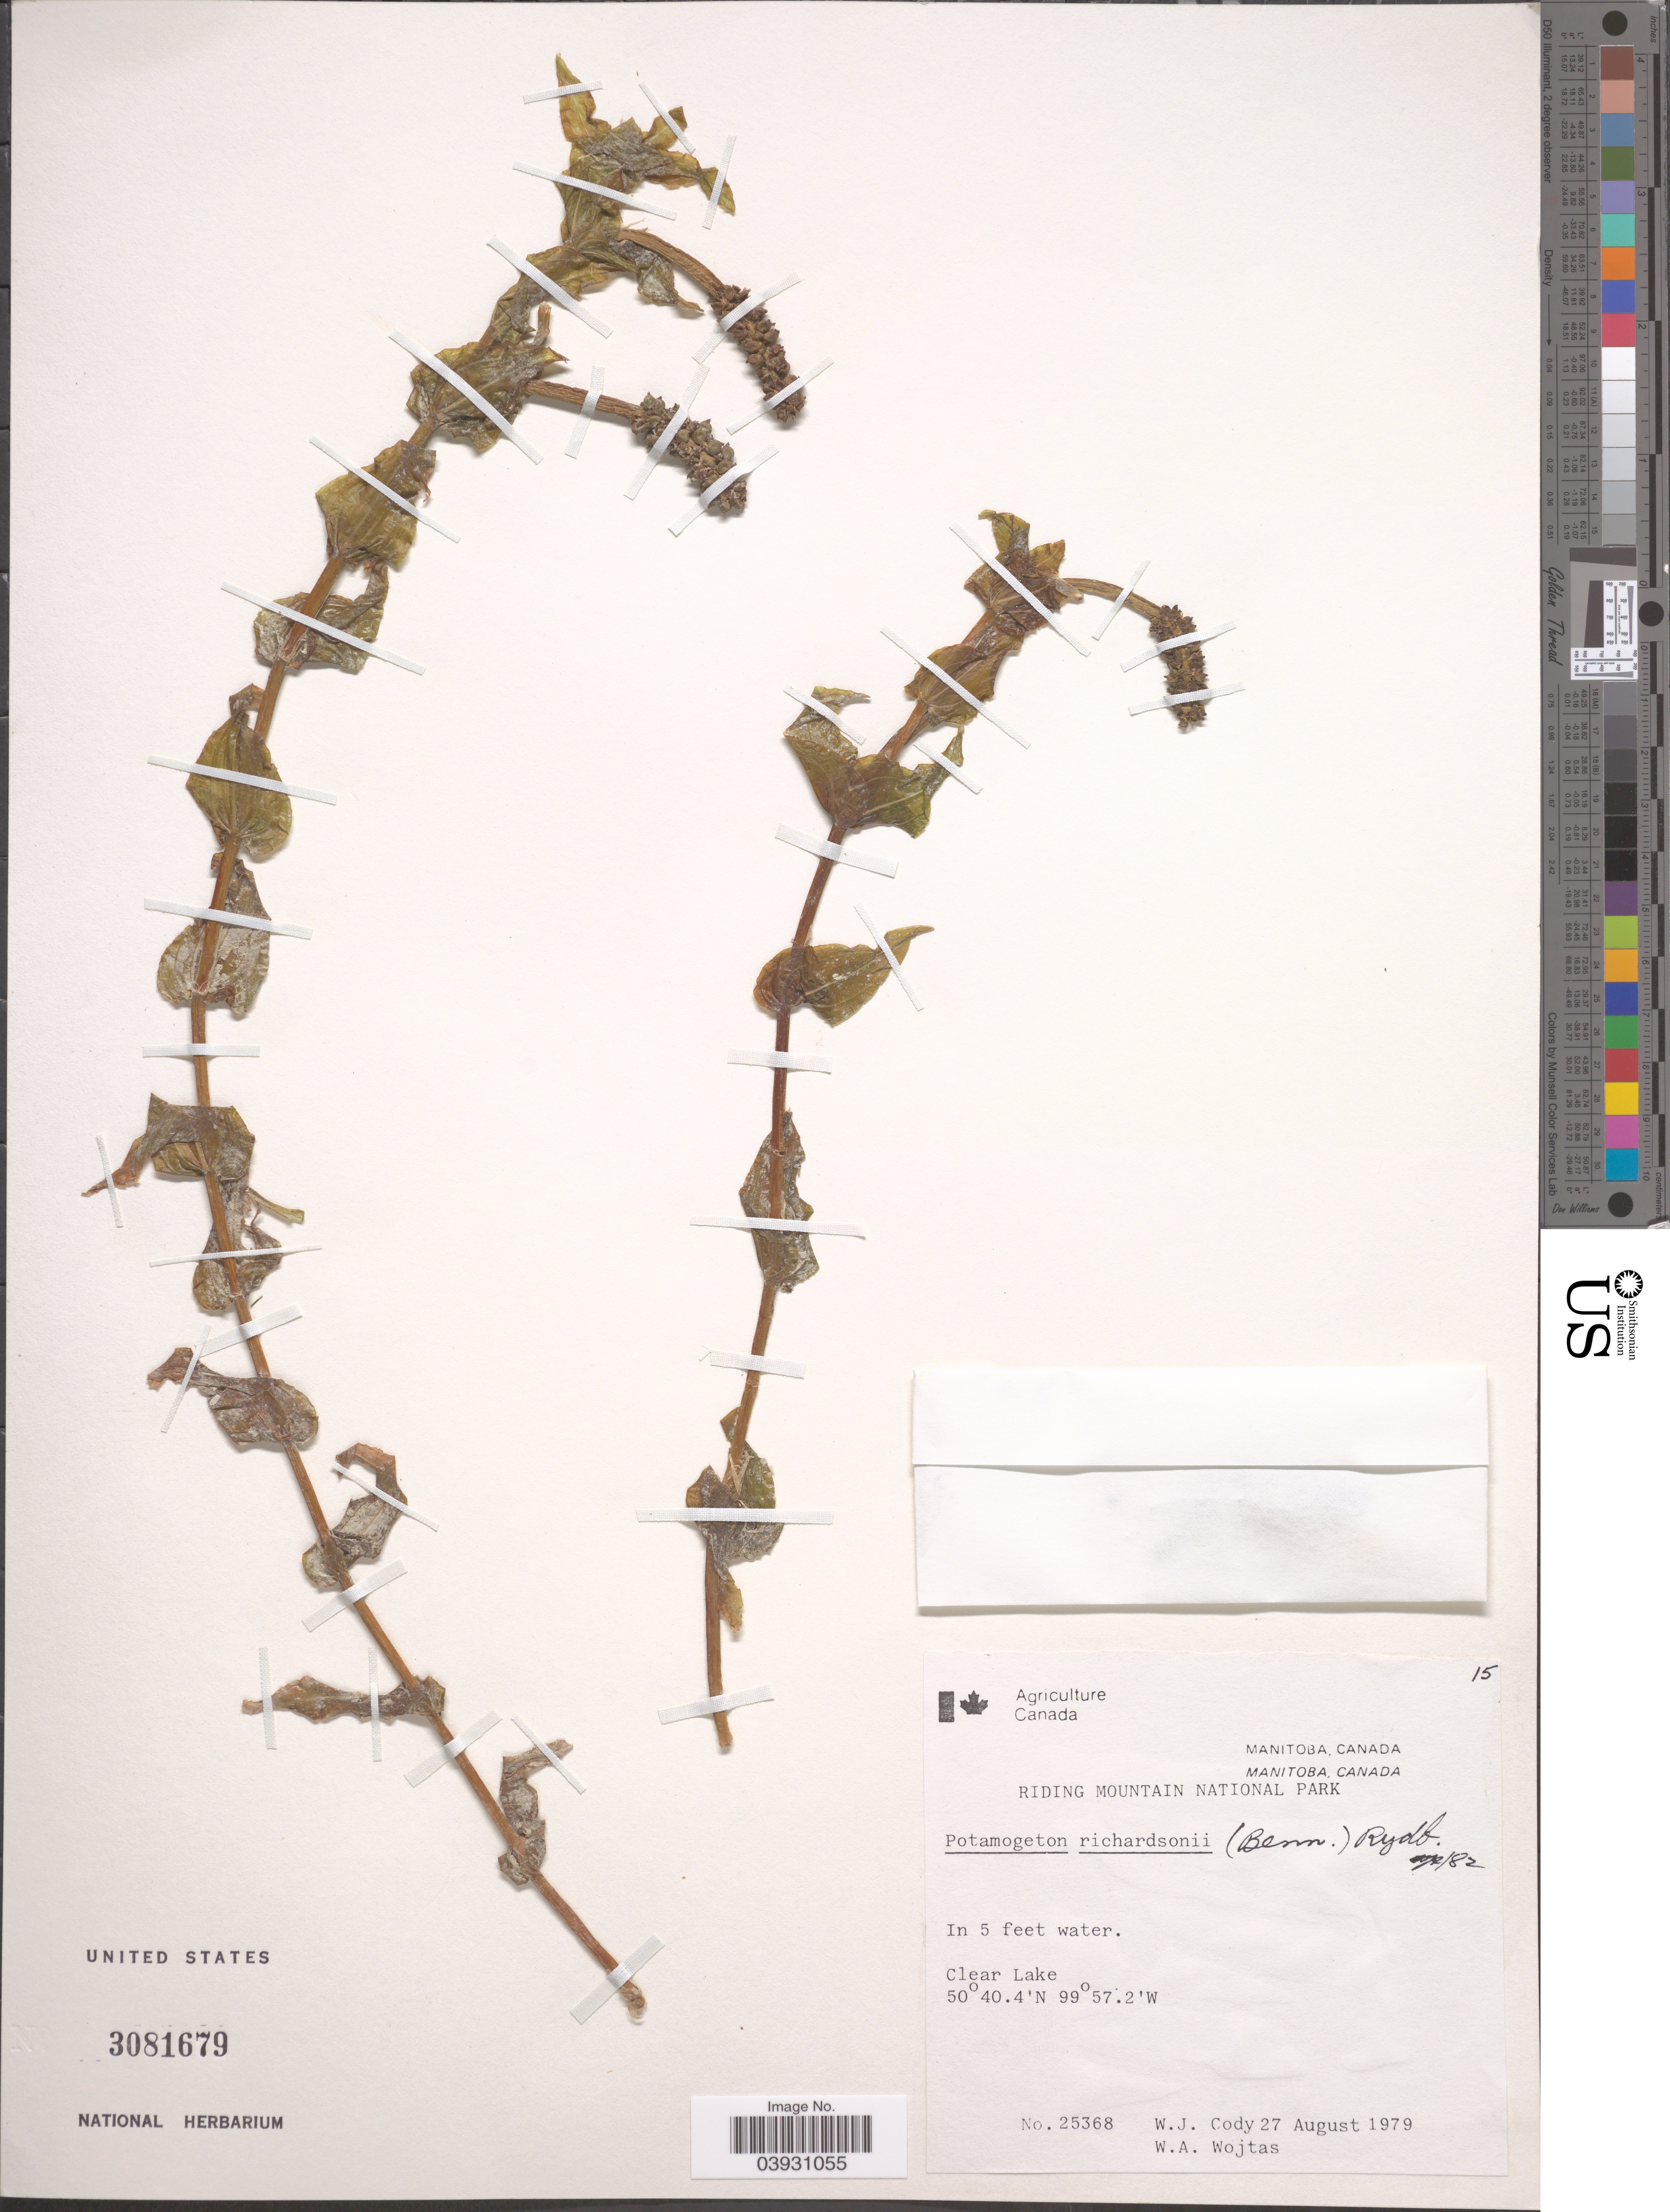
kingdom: Plantae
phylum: Tracheophyta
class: Liliopsida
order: Alismatales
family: Potamogetonaceae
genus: Potamogeton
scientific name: Potamogeton richardsonii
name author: (A.W. Benn.) Rydb.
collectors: W. Cody & W. Wojtas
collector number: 25368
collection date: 1979-08-27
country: Canada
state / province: Manitoba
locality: Riding Mountain National Park. Clear Lake.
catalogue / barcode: US 3081679